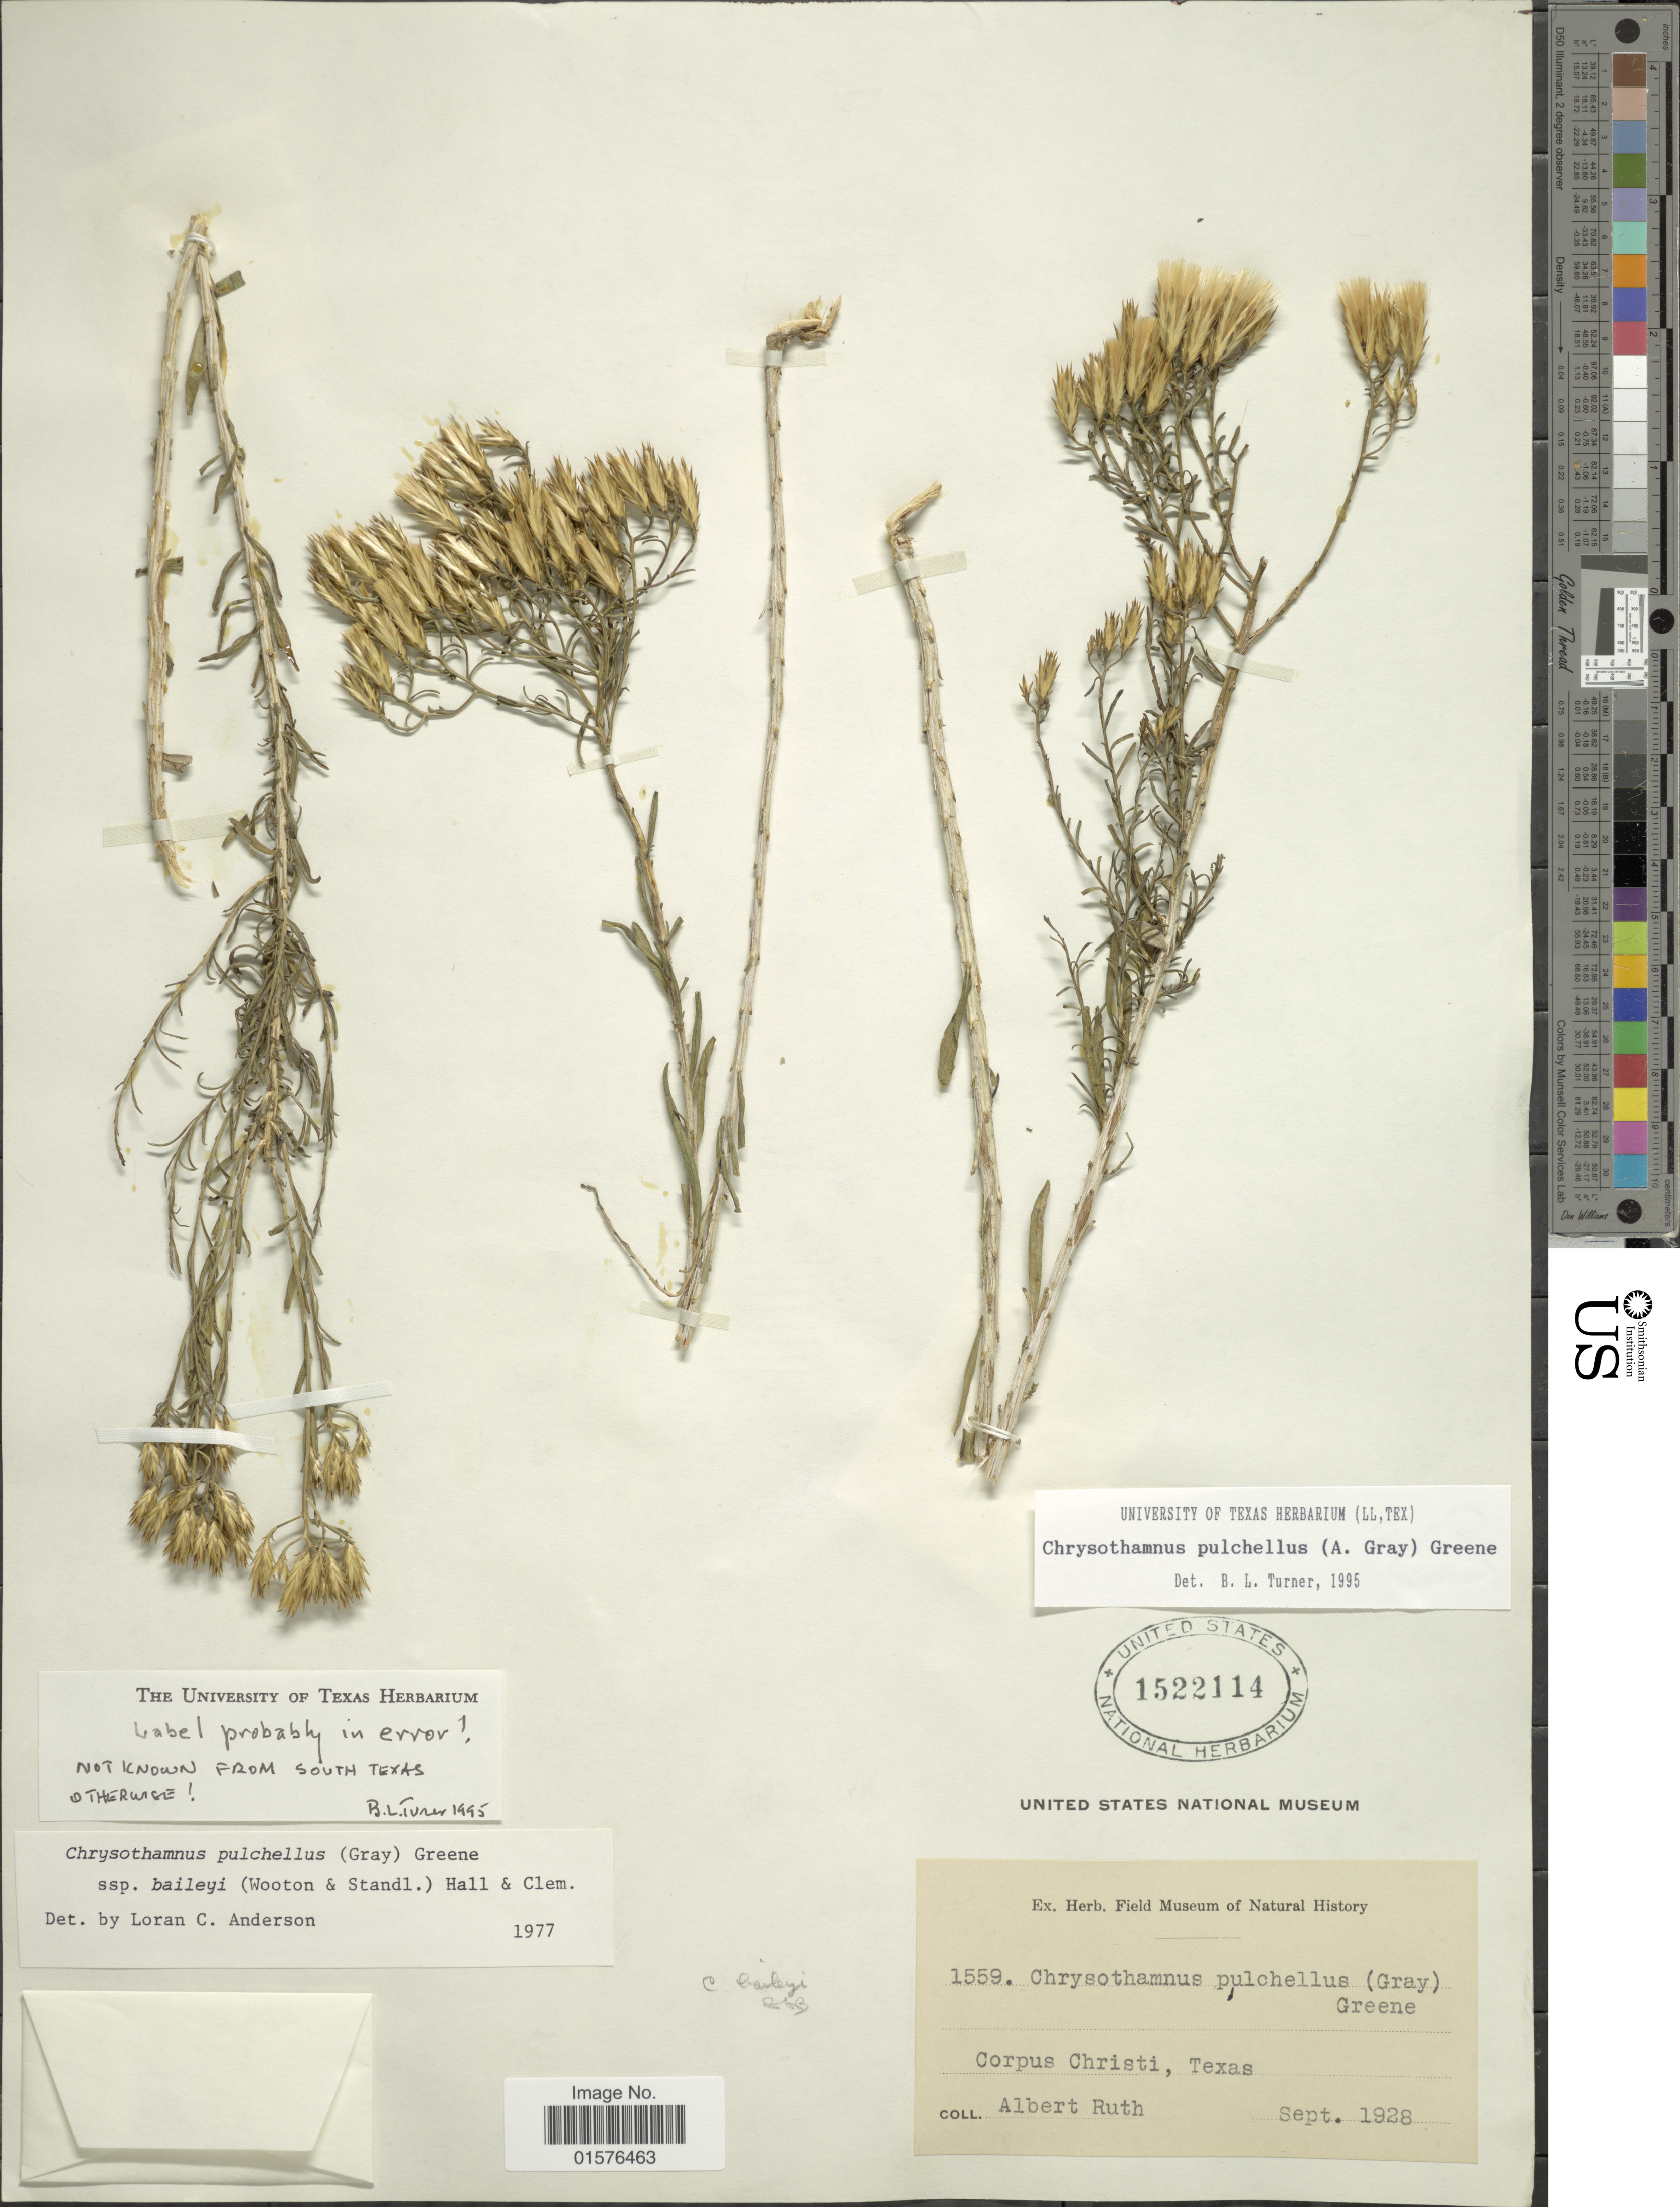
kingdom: Plantae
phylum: Tracheophyta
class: Magnoliopsida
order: Asterales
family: Asteraceae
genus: Lorandersonia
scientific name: Lorandersonia baileyi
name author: (Wooton & Standl.) et al.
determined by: Urbatsch, Lowell E., Curator (LSU), Louisiana State University (UNITED STATES)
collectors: A. Ruth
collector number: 1559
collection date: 1928-09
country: United States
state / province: Texas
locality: Corpus Christi.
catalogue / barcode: US 1522114